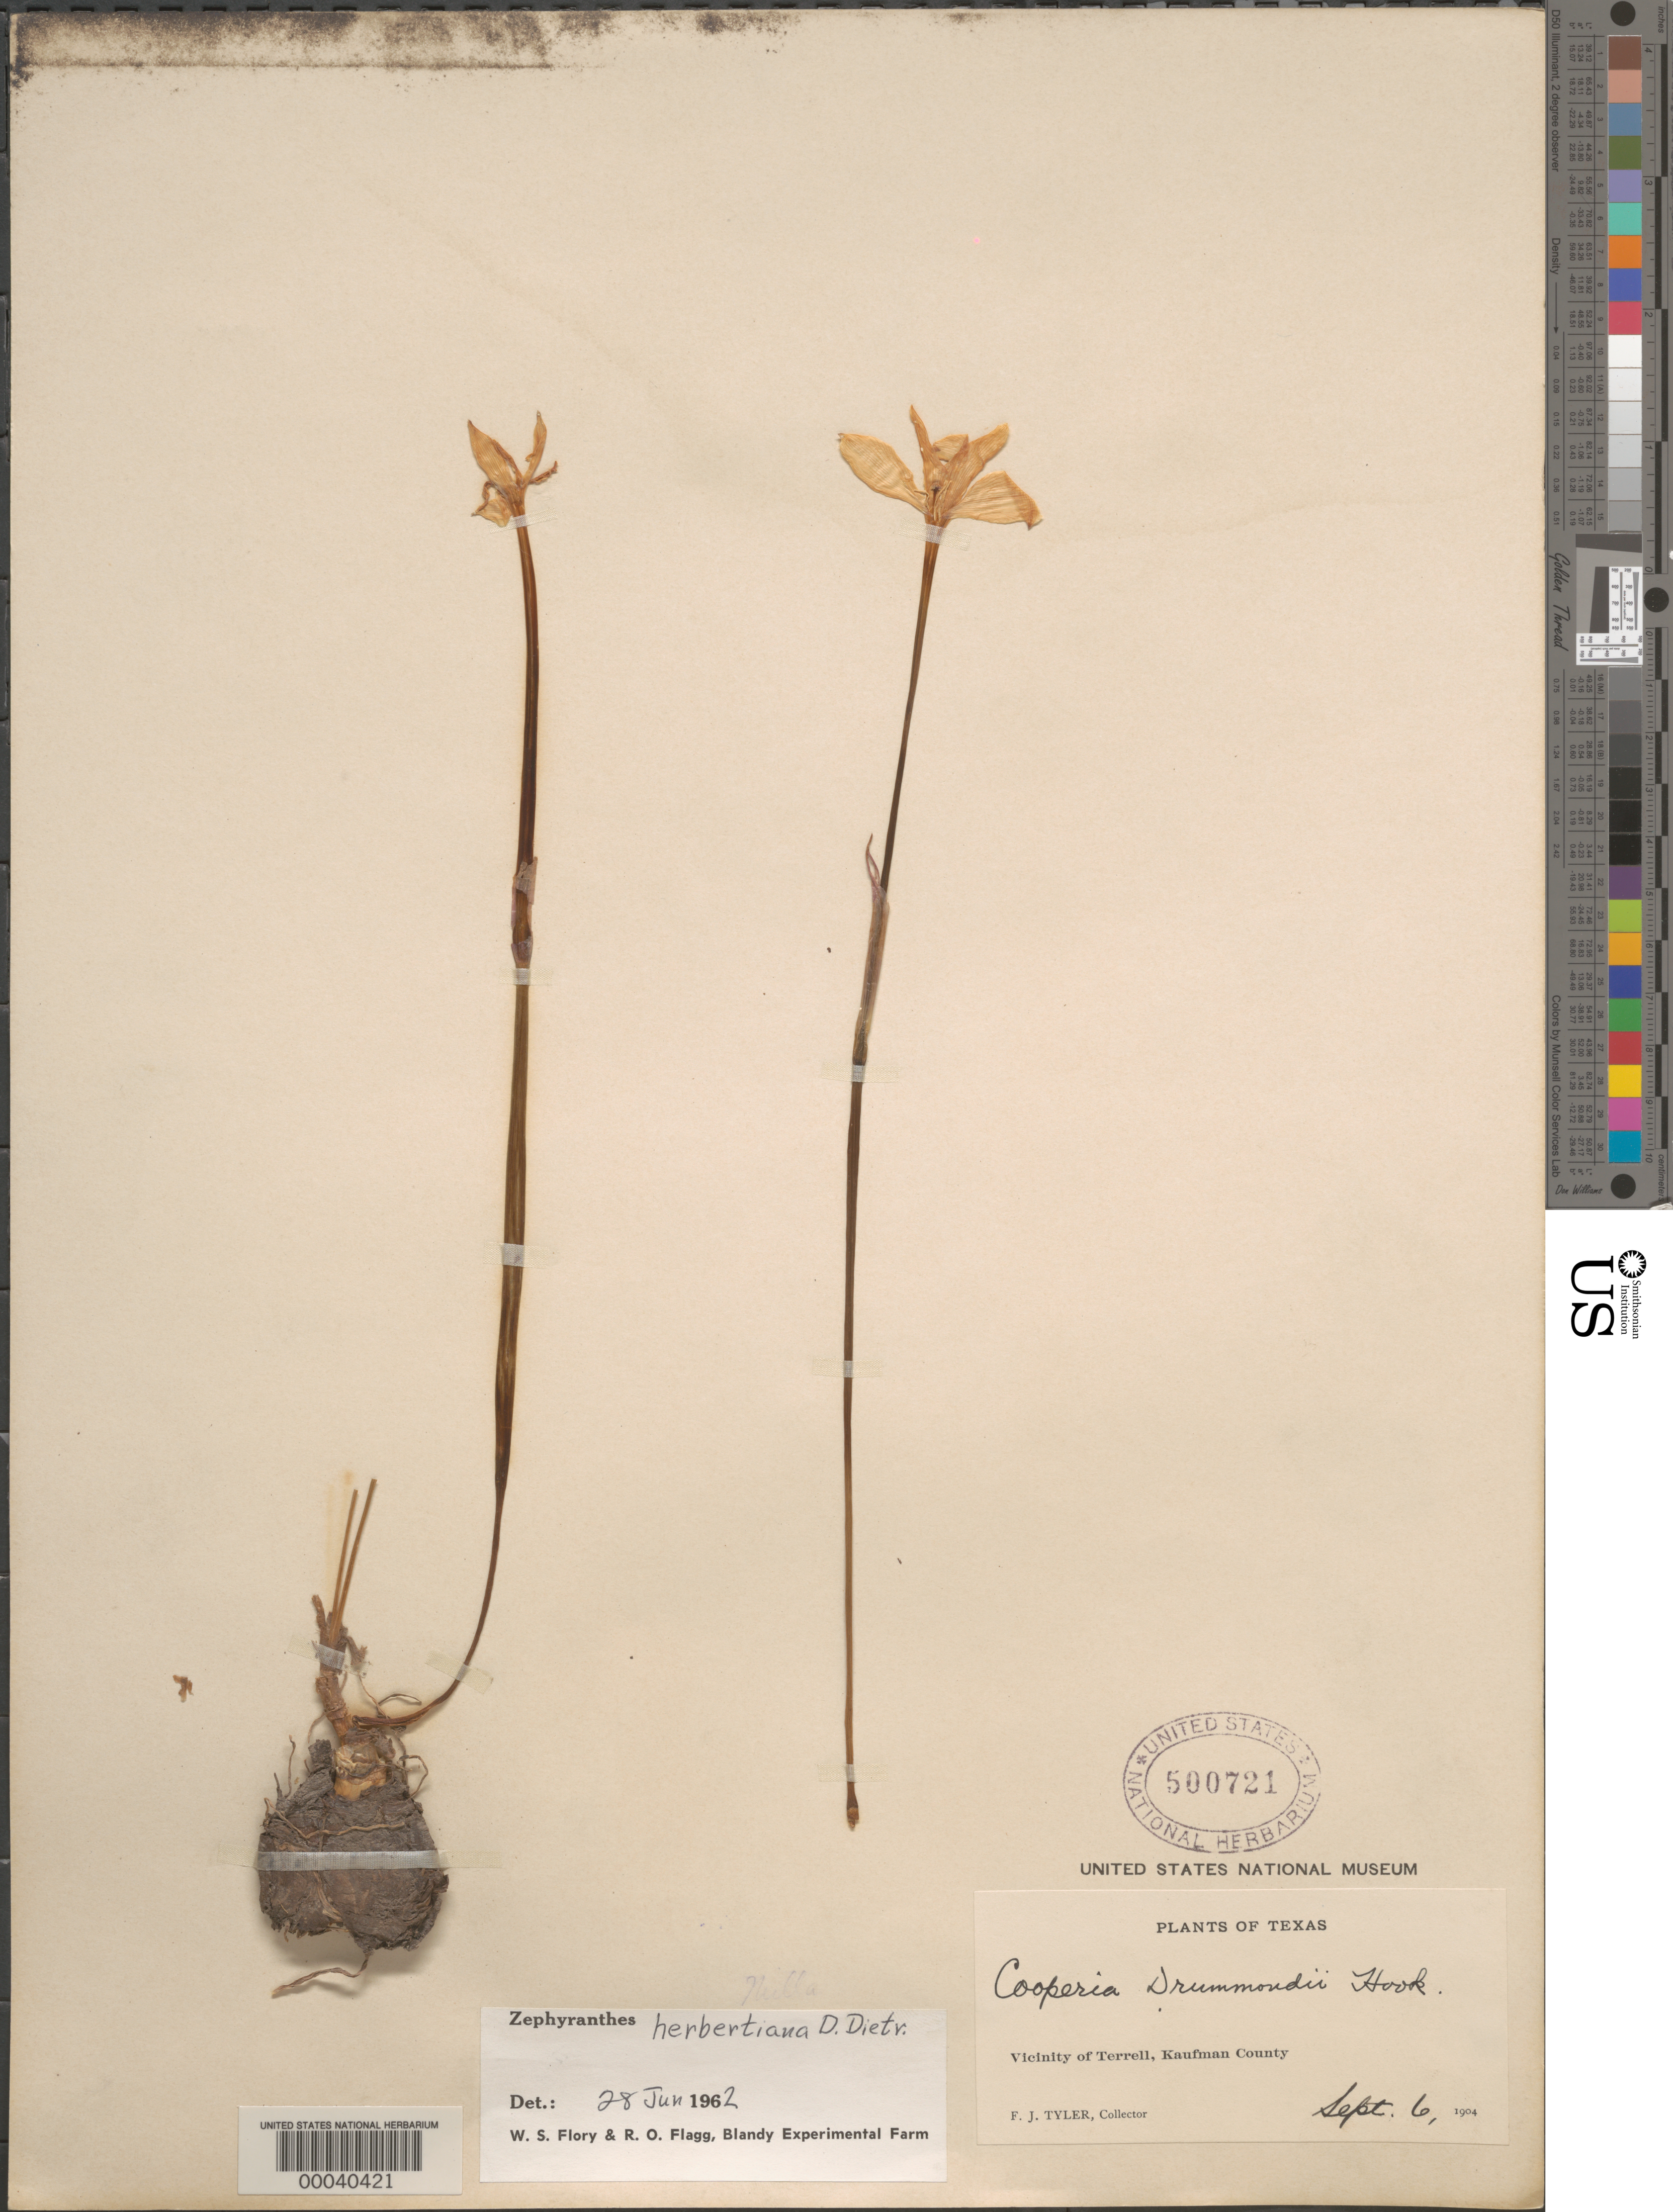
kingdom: Plantae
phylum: Tracheophyta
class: Liliopsida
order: Asparagales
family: Amaryllidaceae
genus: Zephyranthes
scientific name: Zephyranthes herbertiana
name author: D. Dietr.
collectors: F. Tyler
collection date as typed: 06 Sep 1904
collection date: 1904-09-06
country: United States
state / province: Texas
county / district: Kaufman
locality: Terrill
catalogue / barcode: US 500721